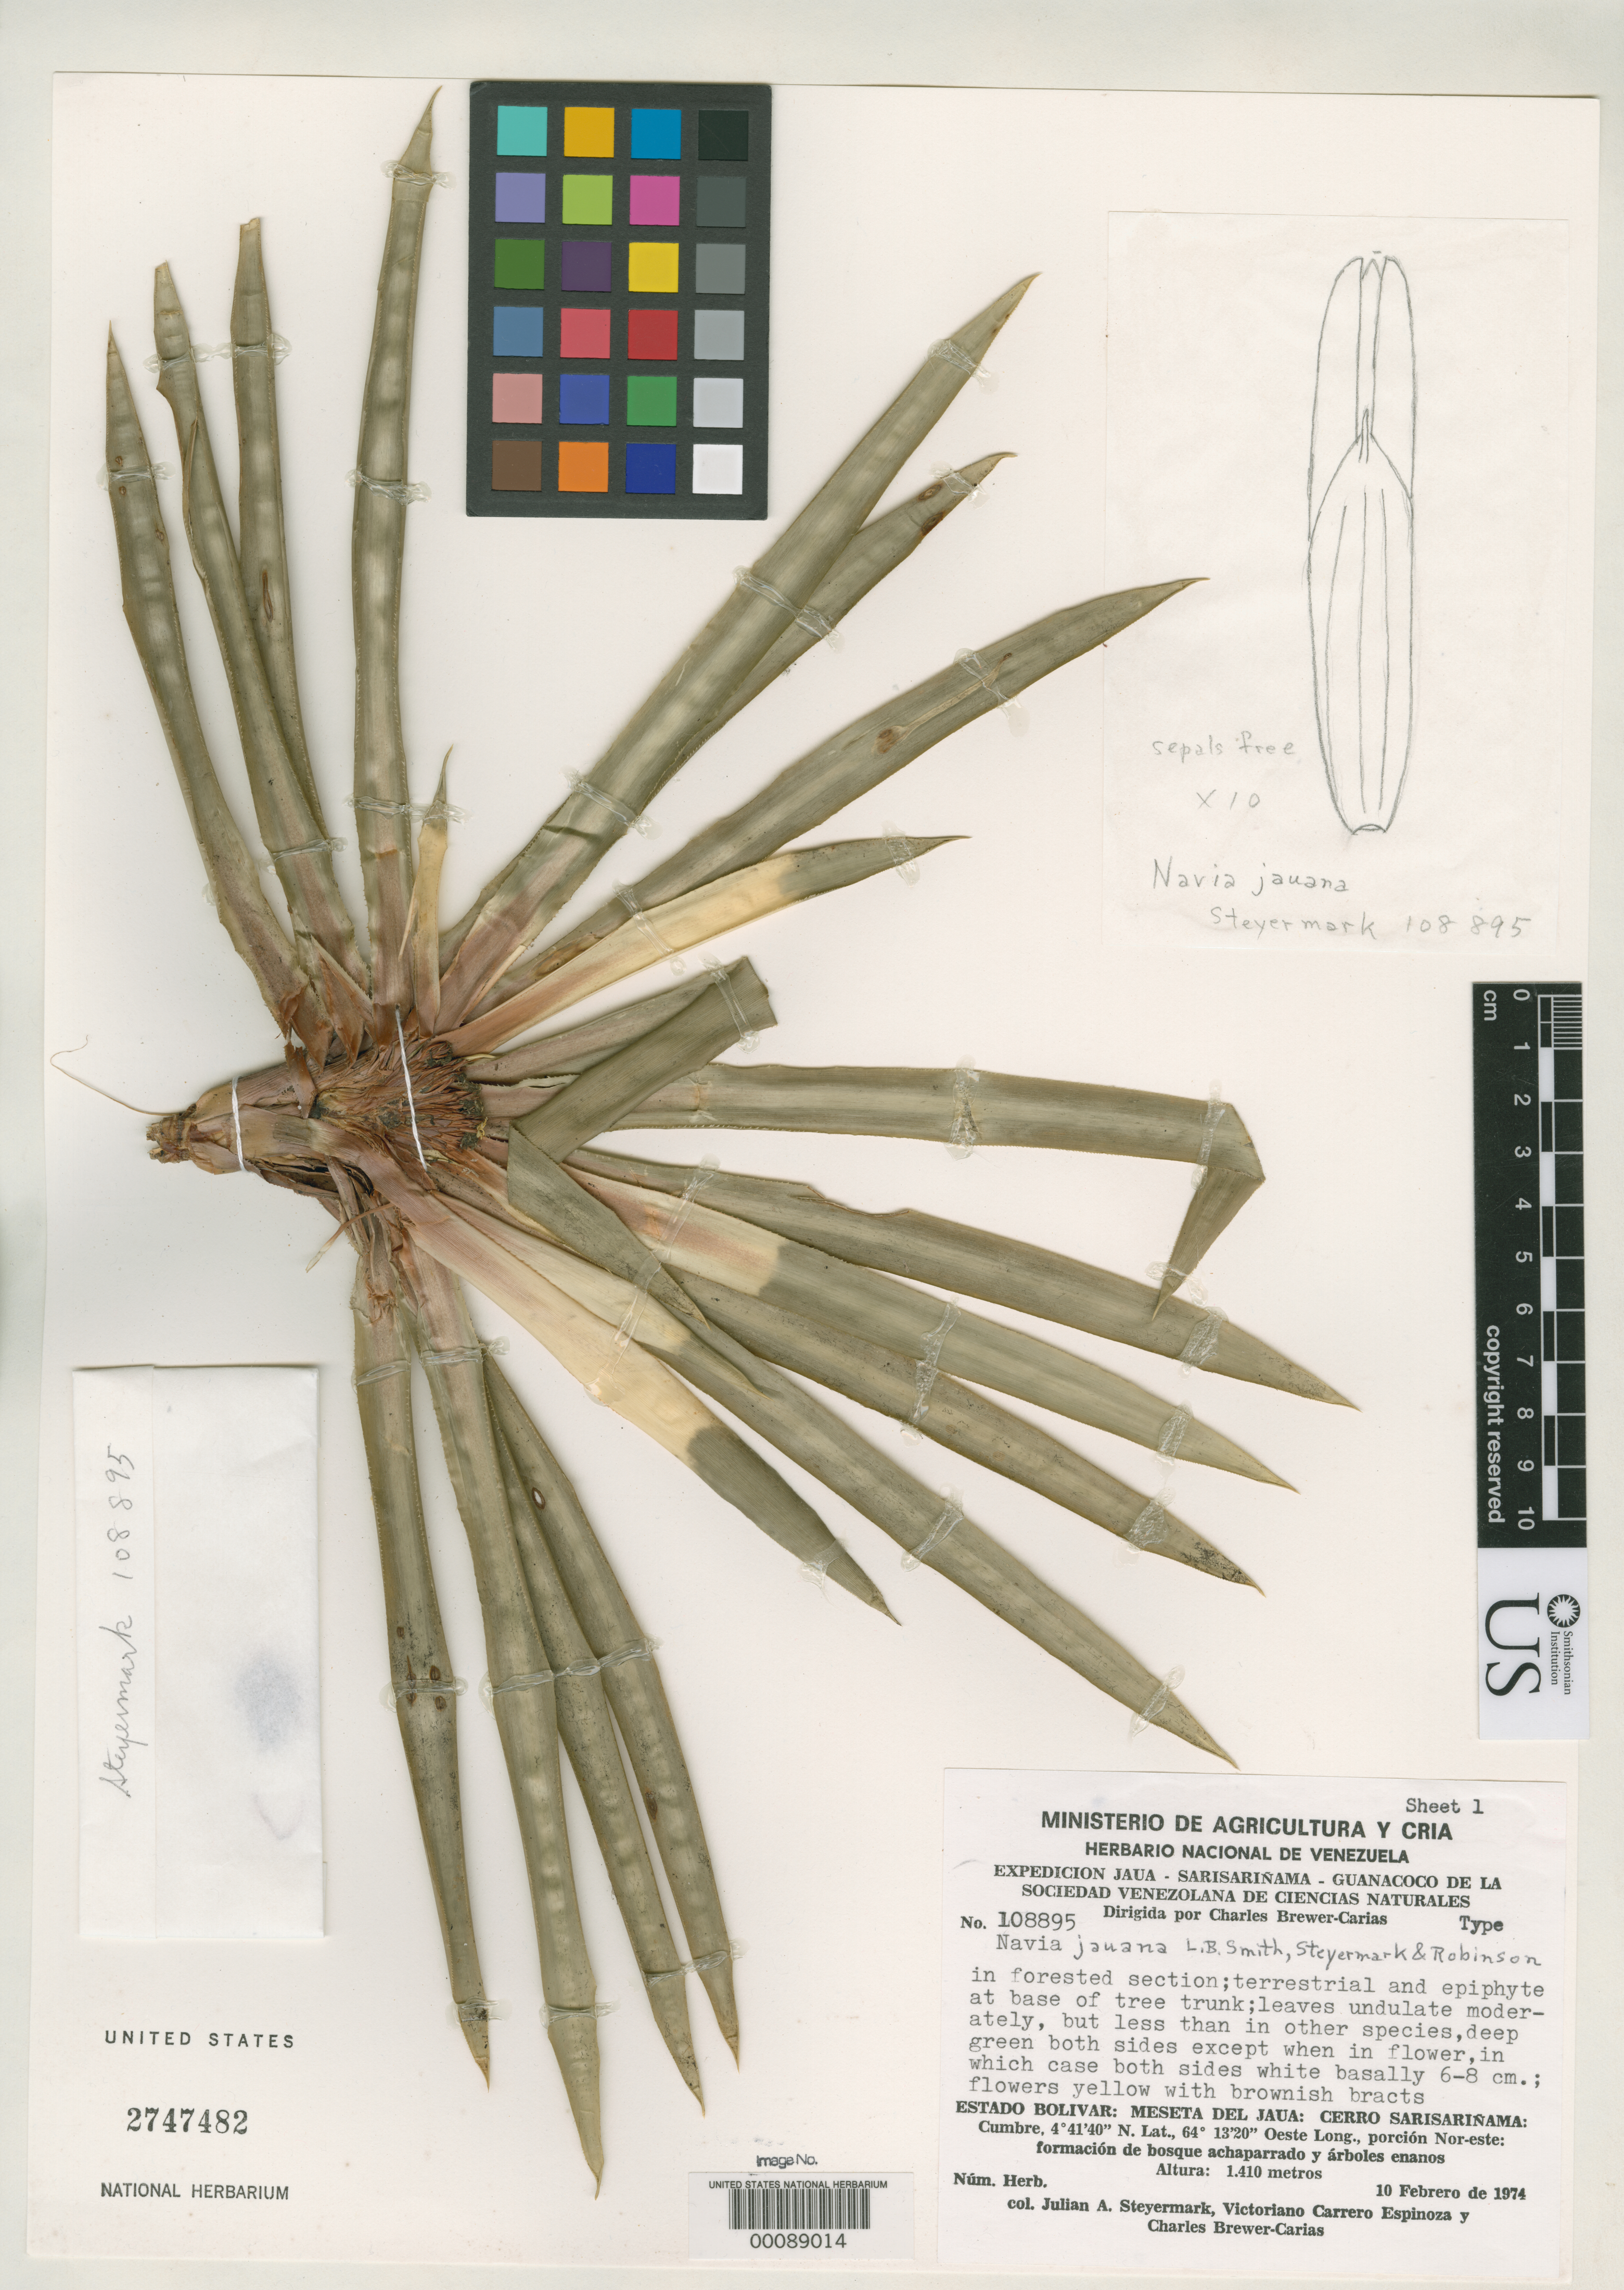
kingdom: Plantae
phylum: Tracheophyta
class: Liliopsida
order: Poales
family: Bromeliaceae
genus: Navia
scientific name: Navia jauana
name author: L.B. Sm.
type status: Holotype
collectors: J. Steyermark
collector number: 108895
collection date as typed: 10 Feb 1974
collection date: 1974-02-10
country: Venezuela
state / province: Bolivar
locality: Meseta del Jaua, Cerro Sarisarinama.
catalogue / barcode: US 2747482